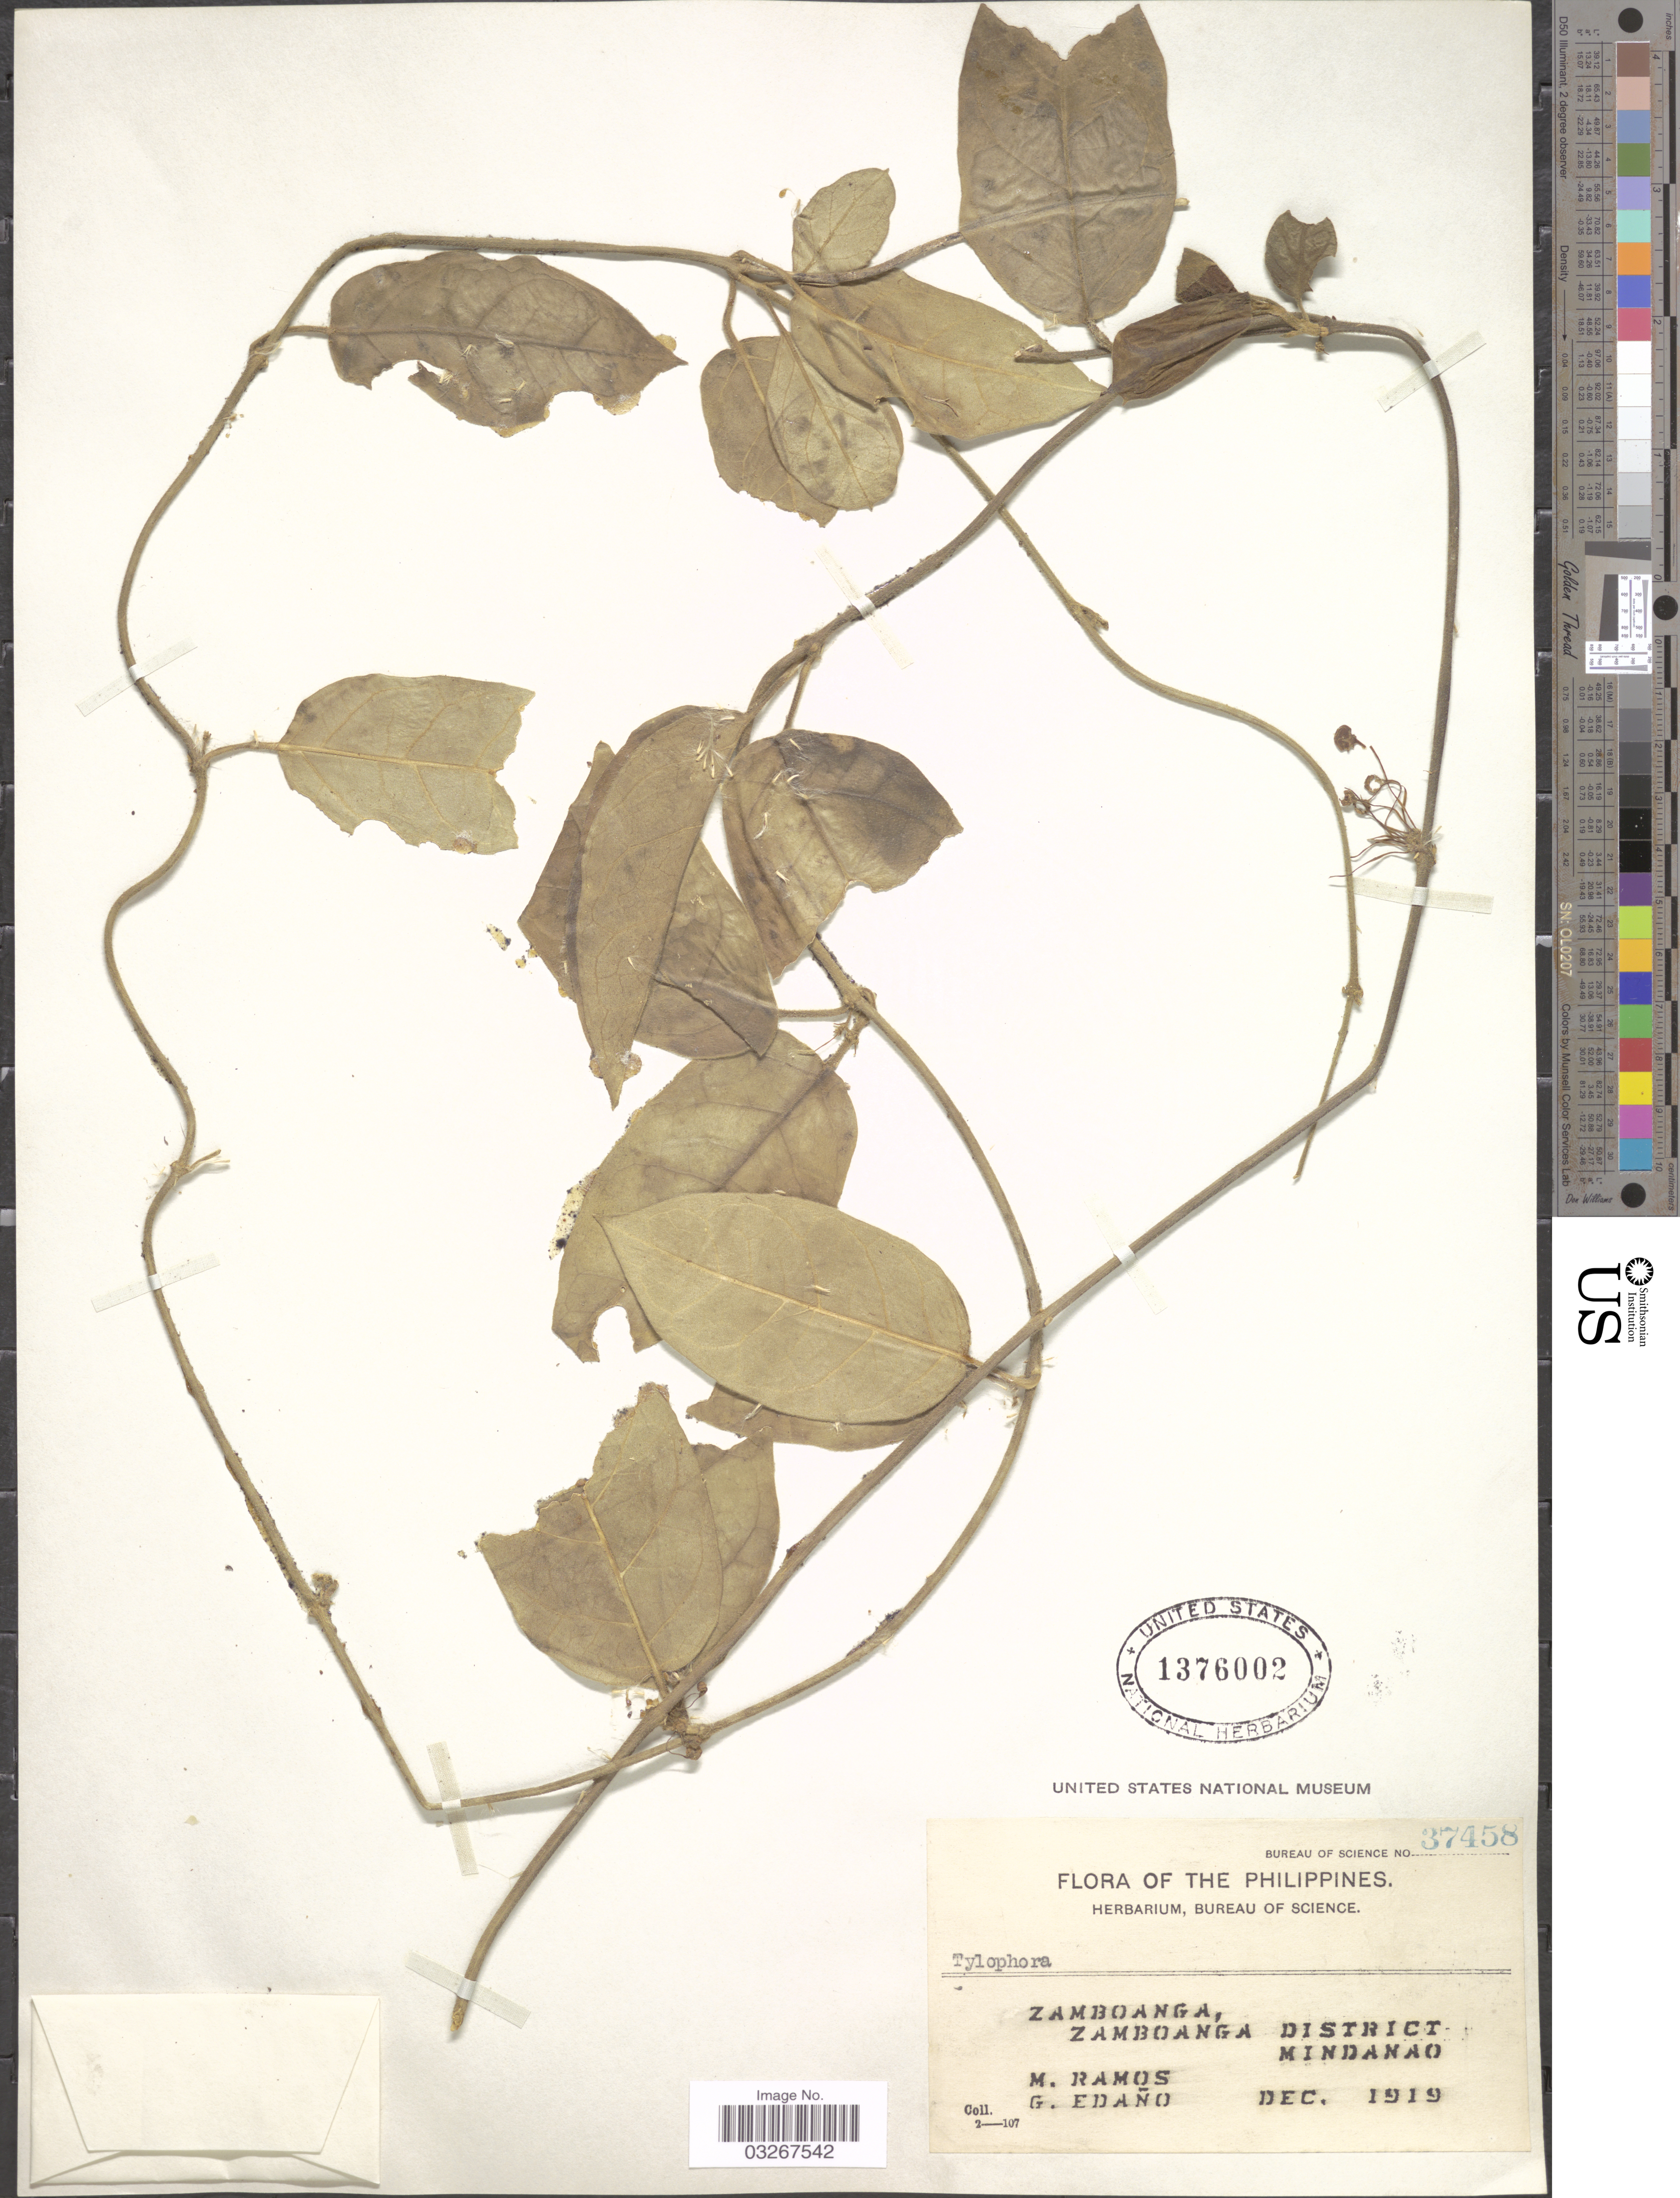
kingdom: Plantae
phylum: Tracheophyta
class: Magnoliopsida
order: Gentianales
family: Apocynaceae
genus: Tylophora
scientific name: Tylophora sp.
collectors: M. Ramos & G. Edaño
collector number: Bureau of Science 37458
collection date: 1919-12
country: Philippines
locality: Zamboanga, Zamboanga District, Mindanao.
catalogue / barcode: US 1376002